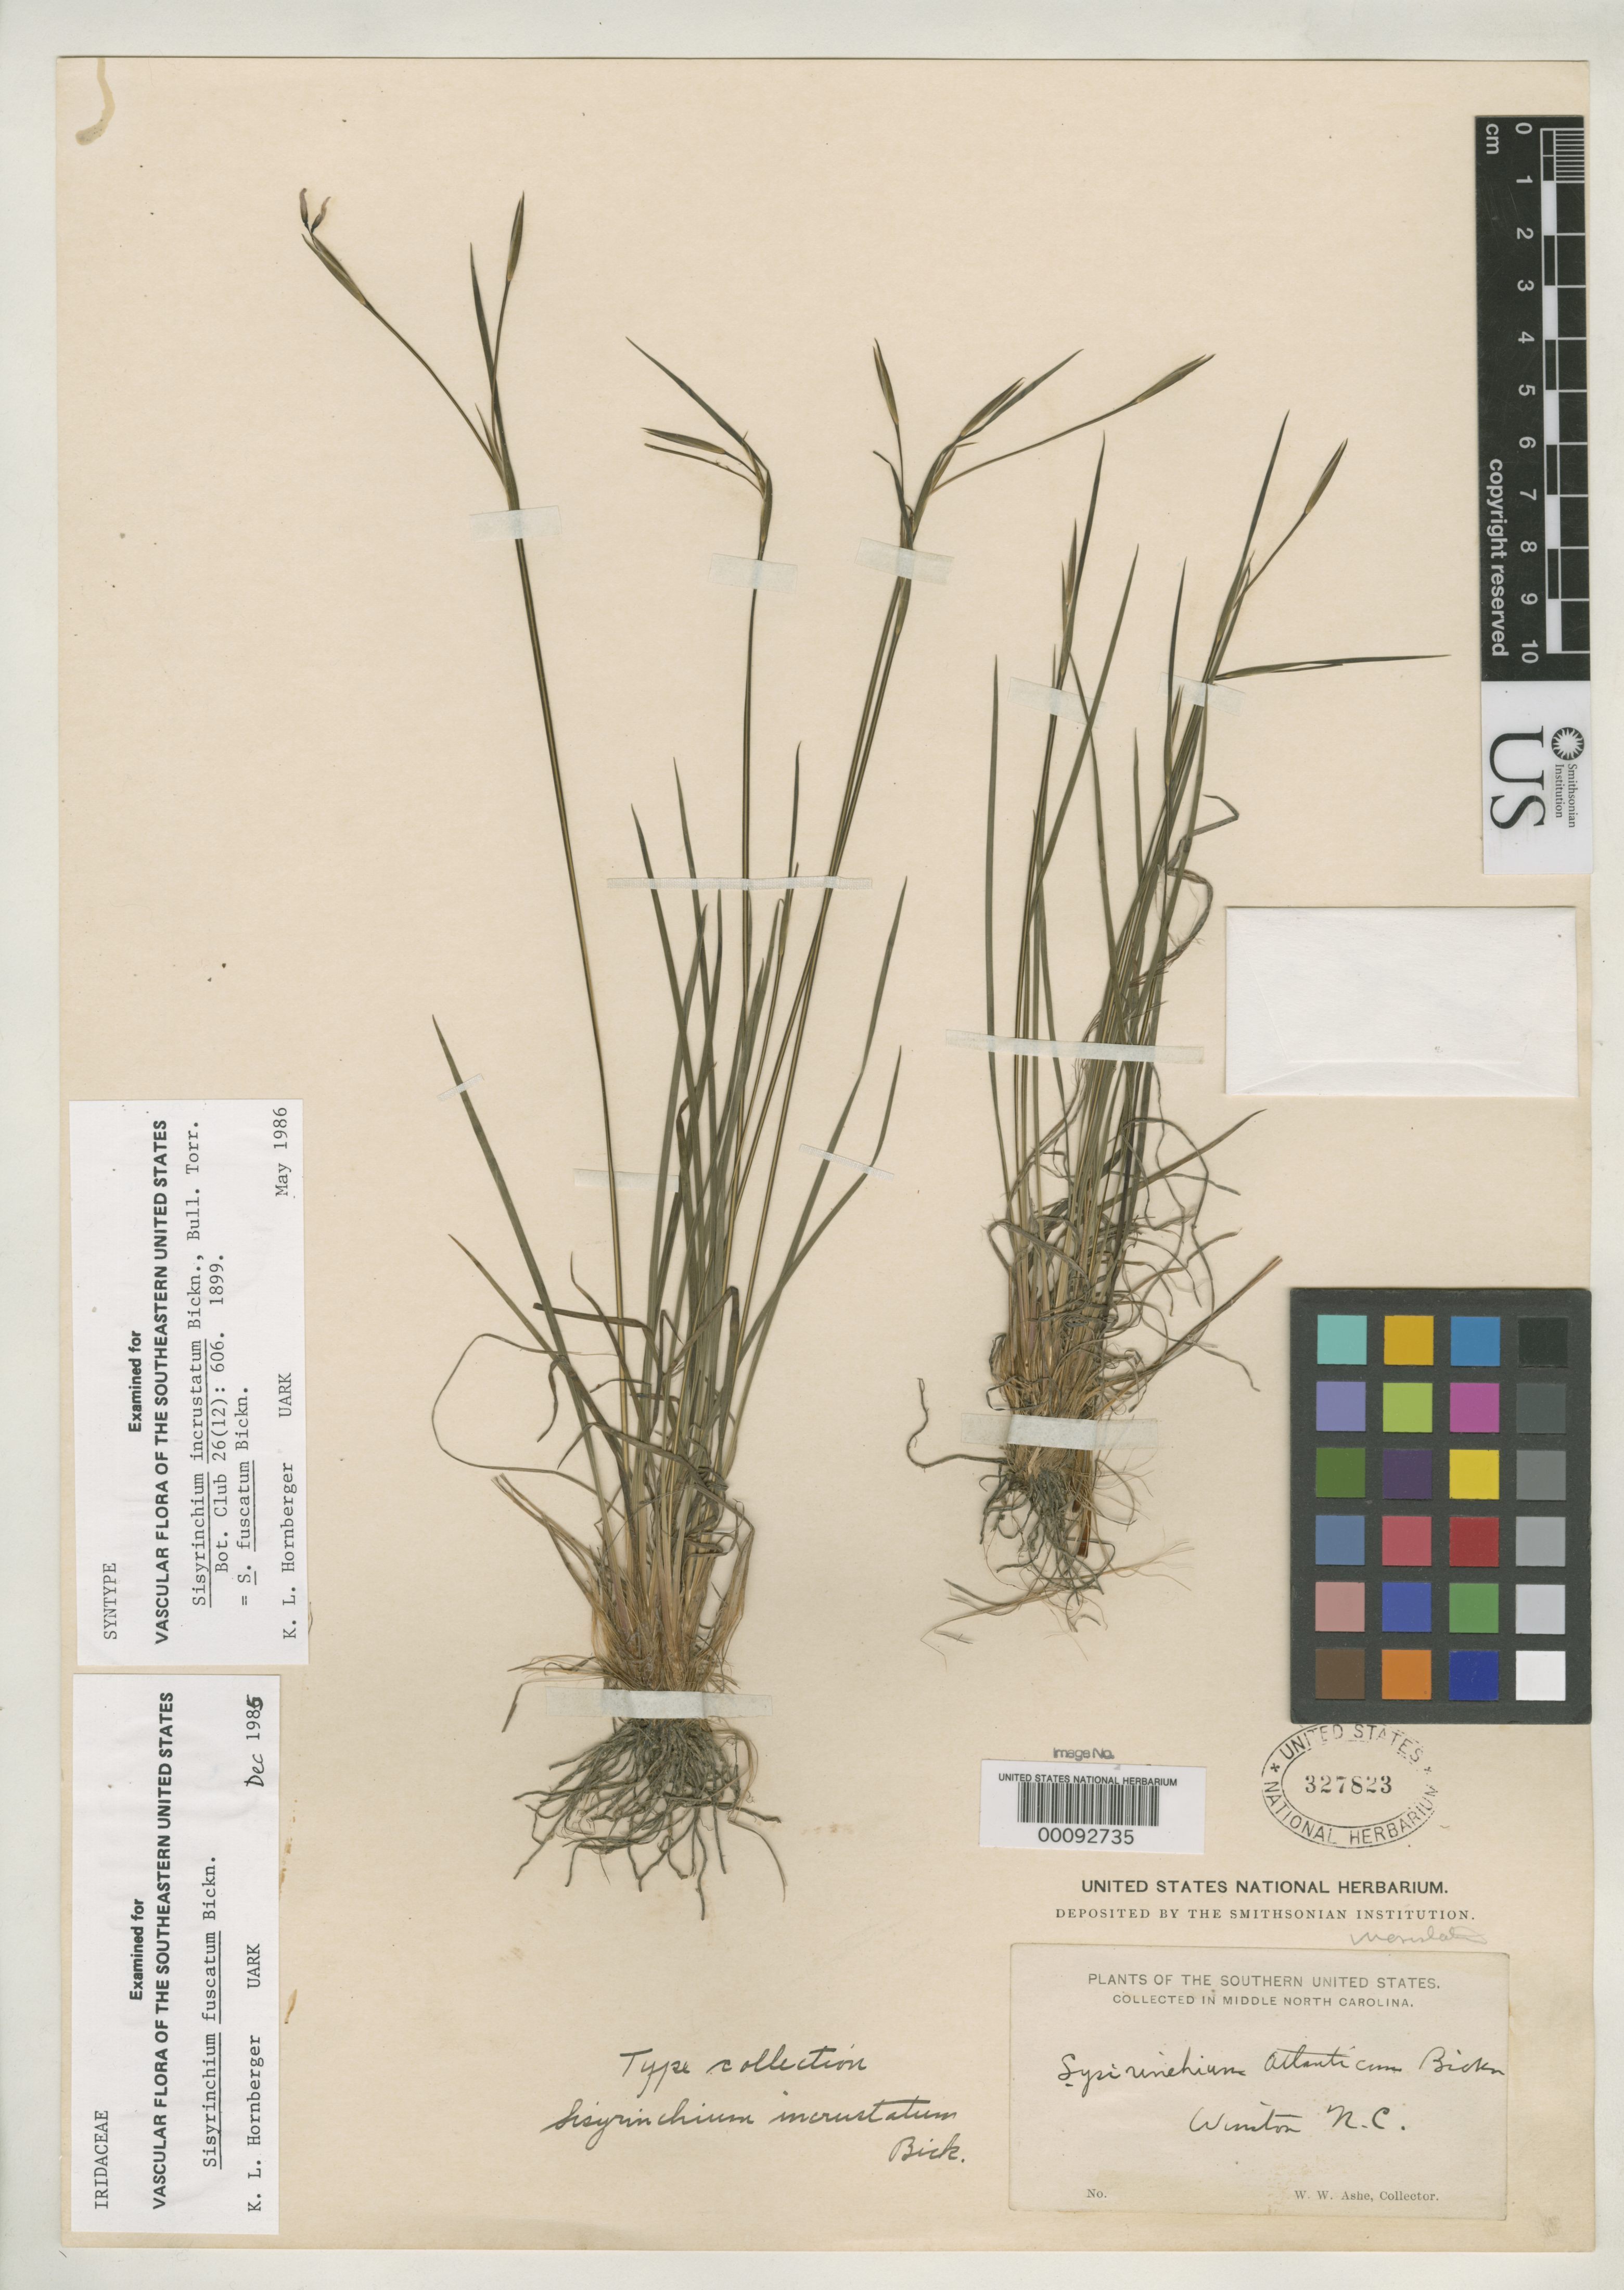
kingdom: Plantae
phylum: Tracheophyta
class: Liliopsida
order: Asparagales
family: Iridaceae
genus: Sisyrinchium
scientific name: Sisyrinchium incrustatum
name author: E.P. Bicknell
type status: Type Collection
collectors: W. W. Ashe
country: United States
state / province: North Carolina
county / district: Forsyth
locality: Winston.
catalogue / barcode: US 327823